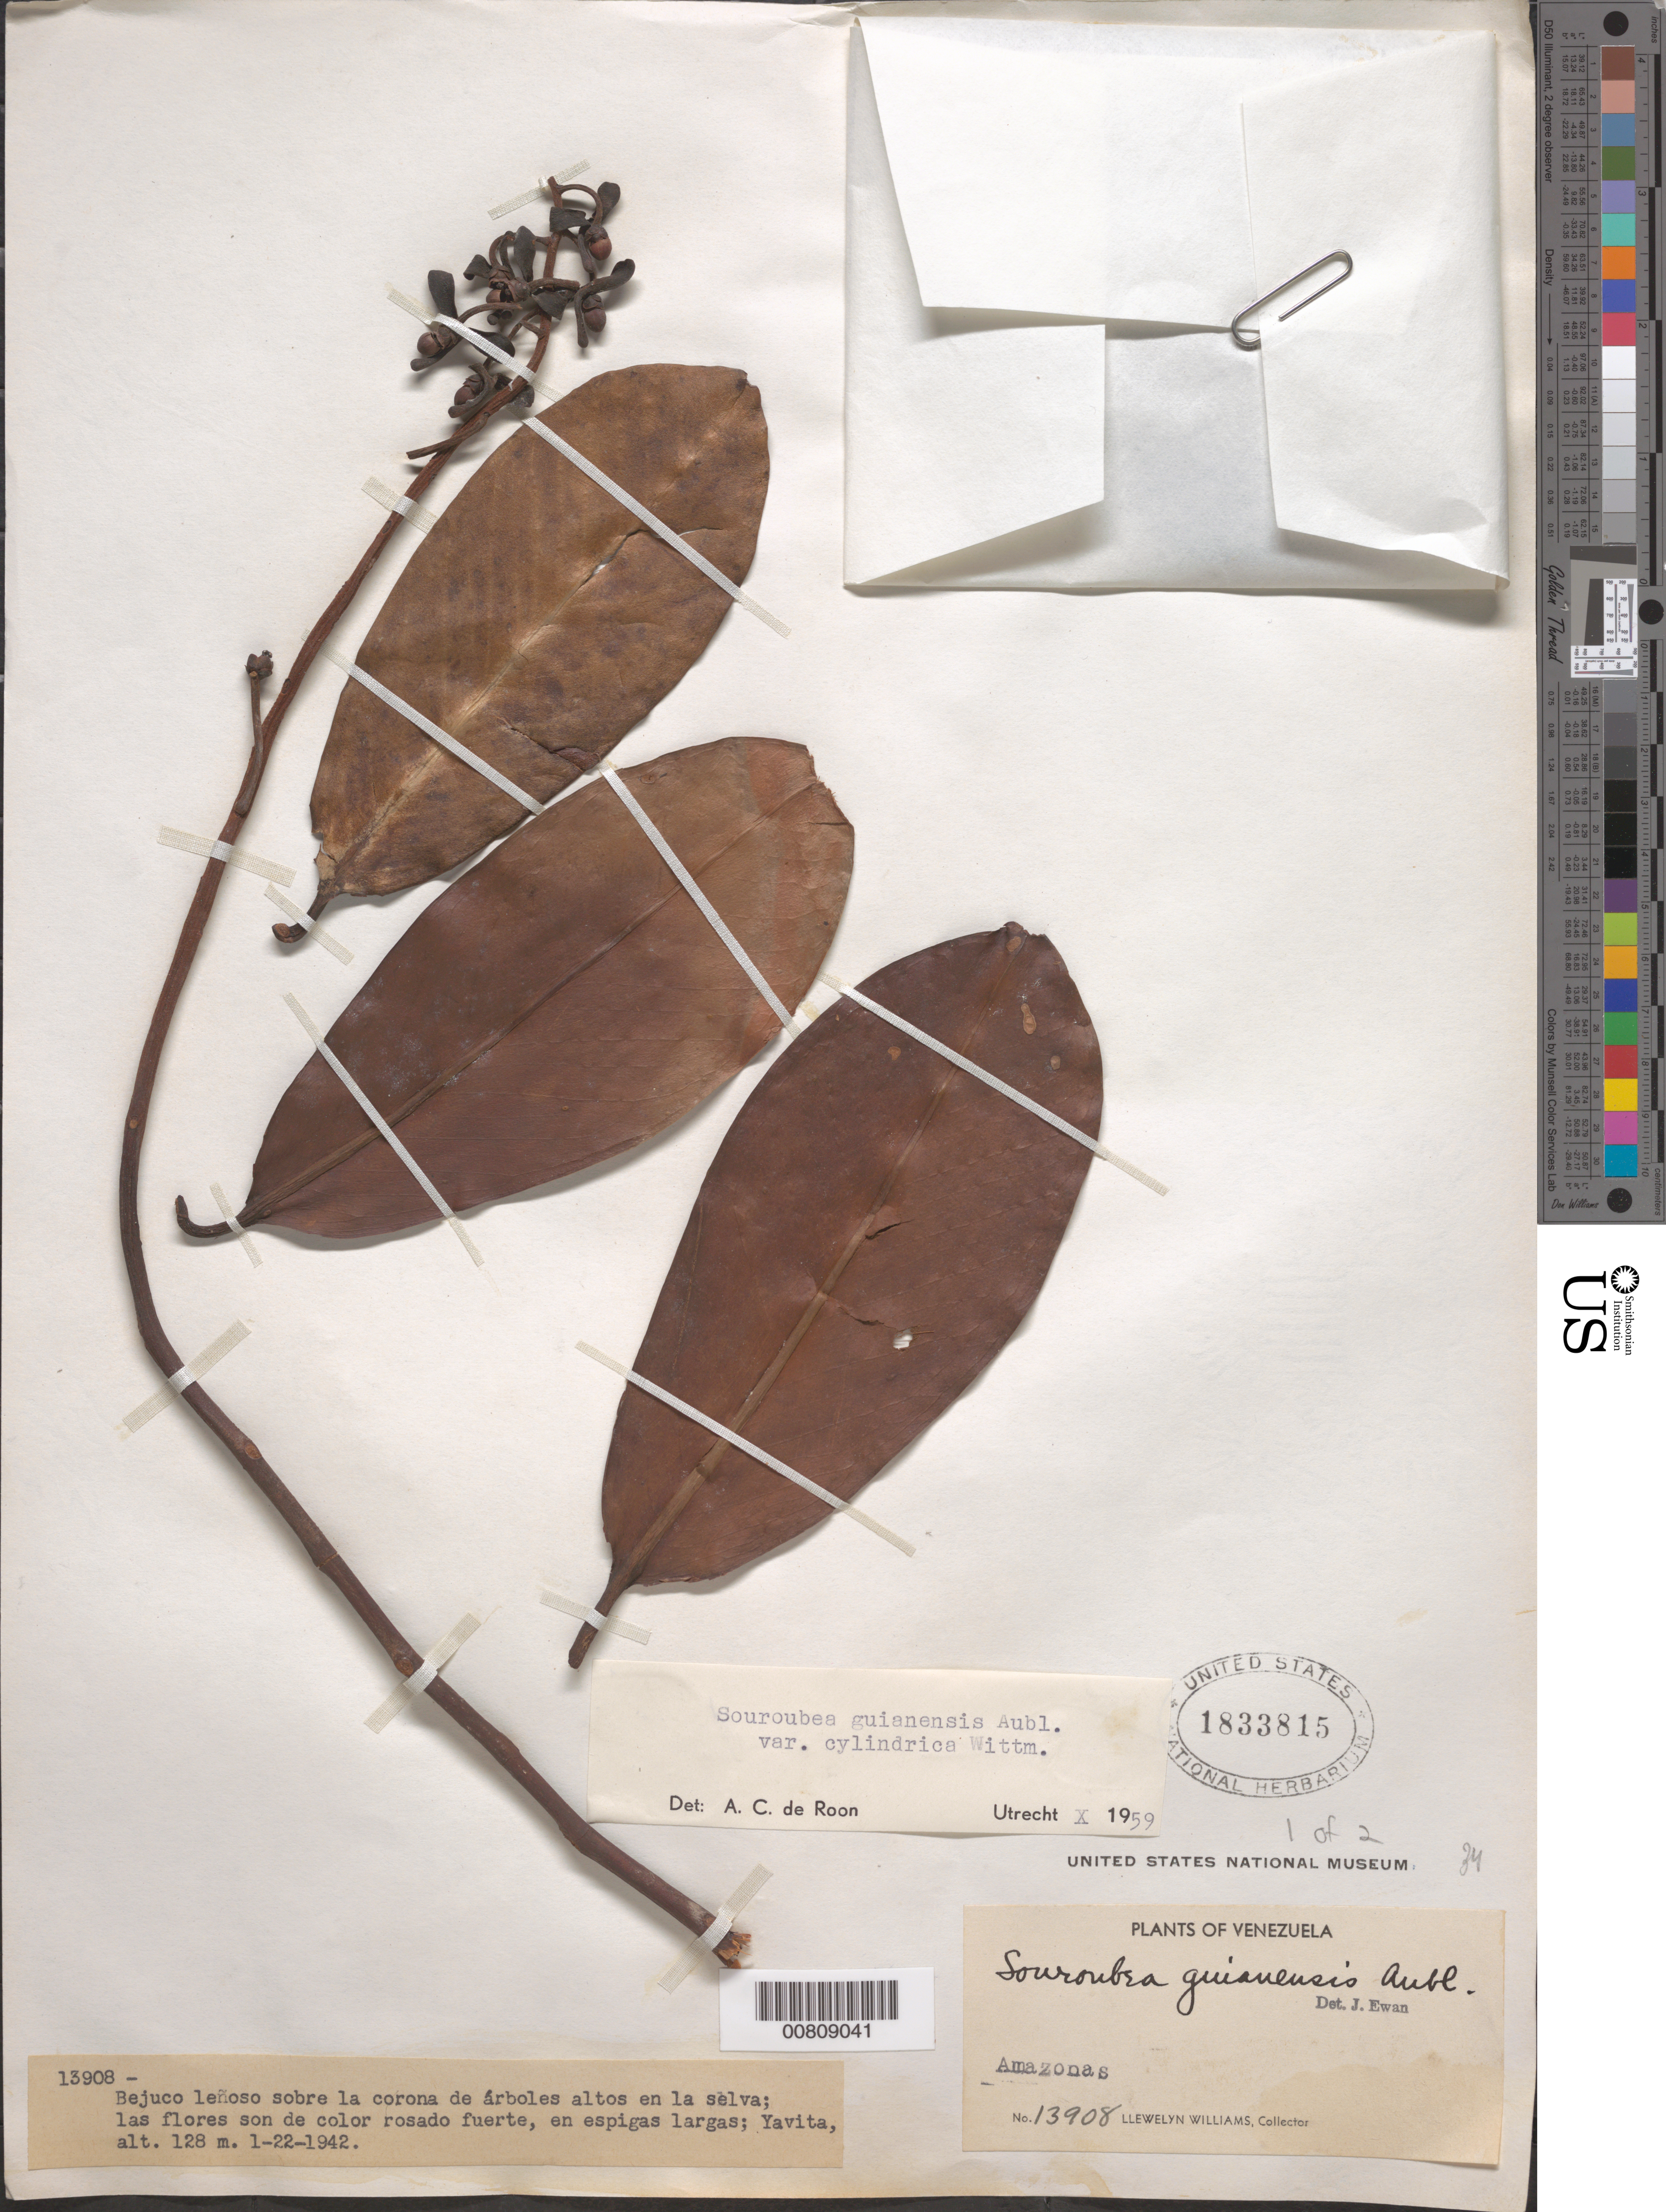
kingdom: Plantae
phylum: Tracheophyta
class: Magnoliopsida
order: Ericales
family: Marcgraviaceae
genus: Souroubea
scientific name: Souroubea guianensis var. cylindrica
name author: (Wittm.) de Roon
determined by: Dressler, S., (FR), Forschungsinstitut Und Naturmuseum Senckenberg (GERMANY)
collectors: Ll. Williams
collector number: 13908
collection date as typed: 22-Jan-42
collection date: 1942-01-22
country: Venezuela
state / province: Amazonas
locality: Yavita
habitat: Sobre la corona de arboles altos en la selva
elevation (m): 128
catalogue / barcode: US 1833815